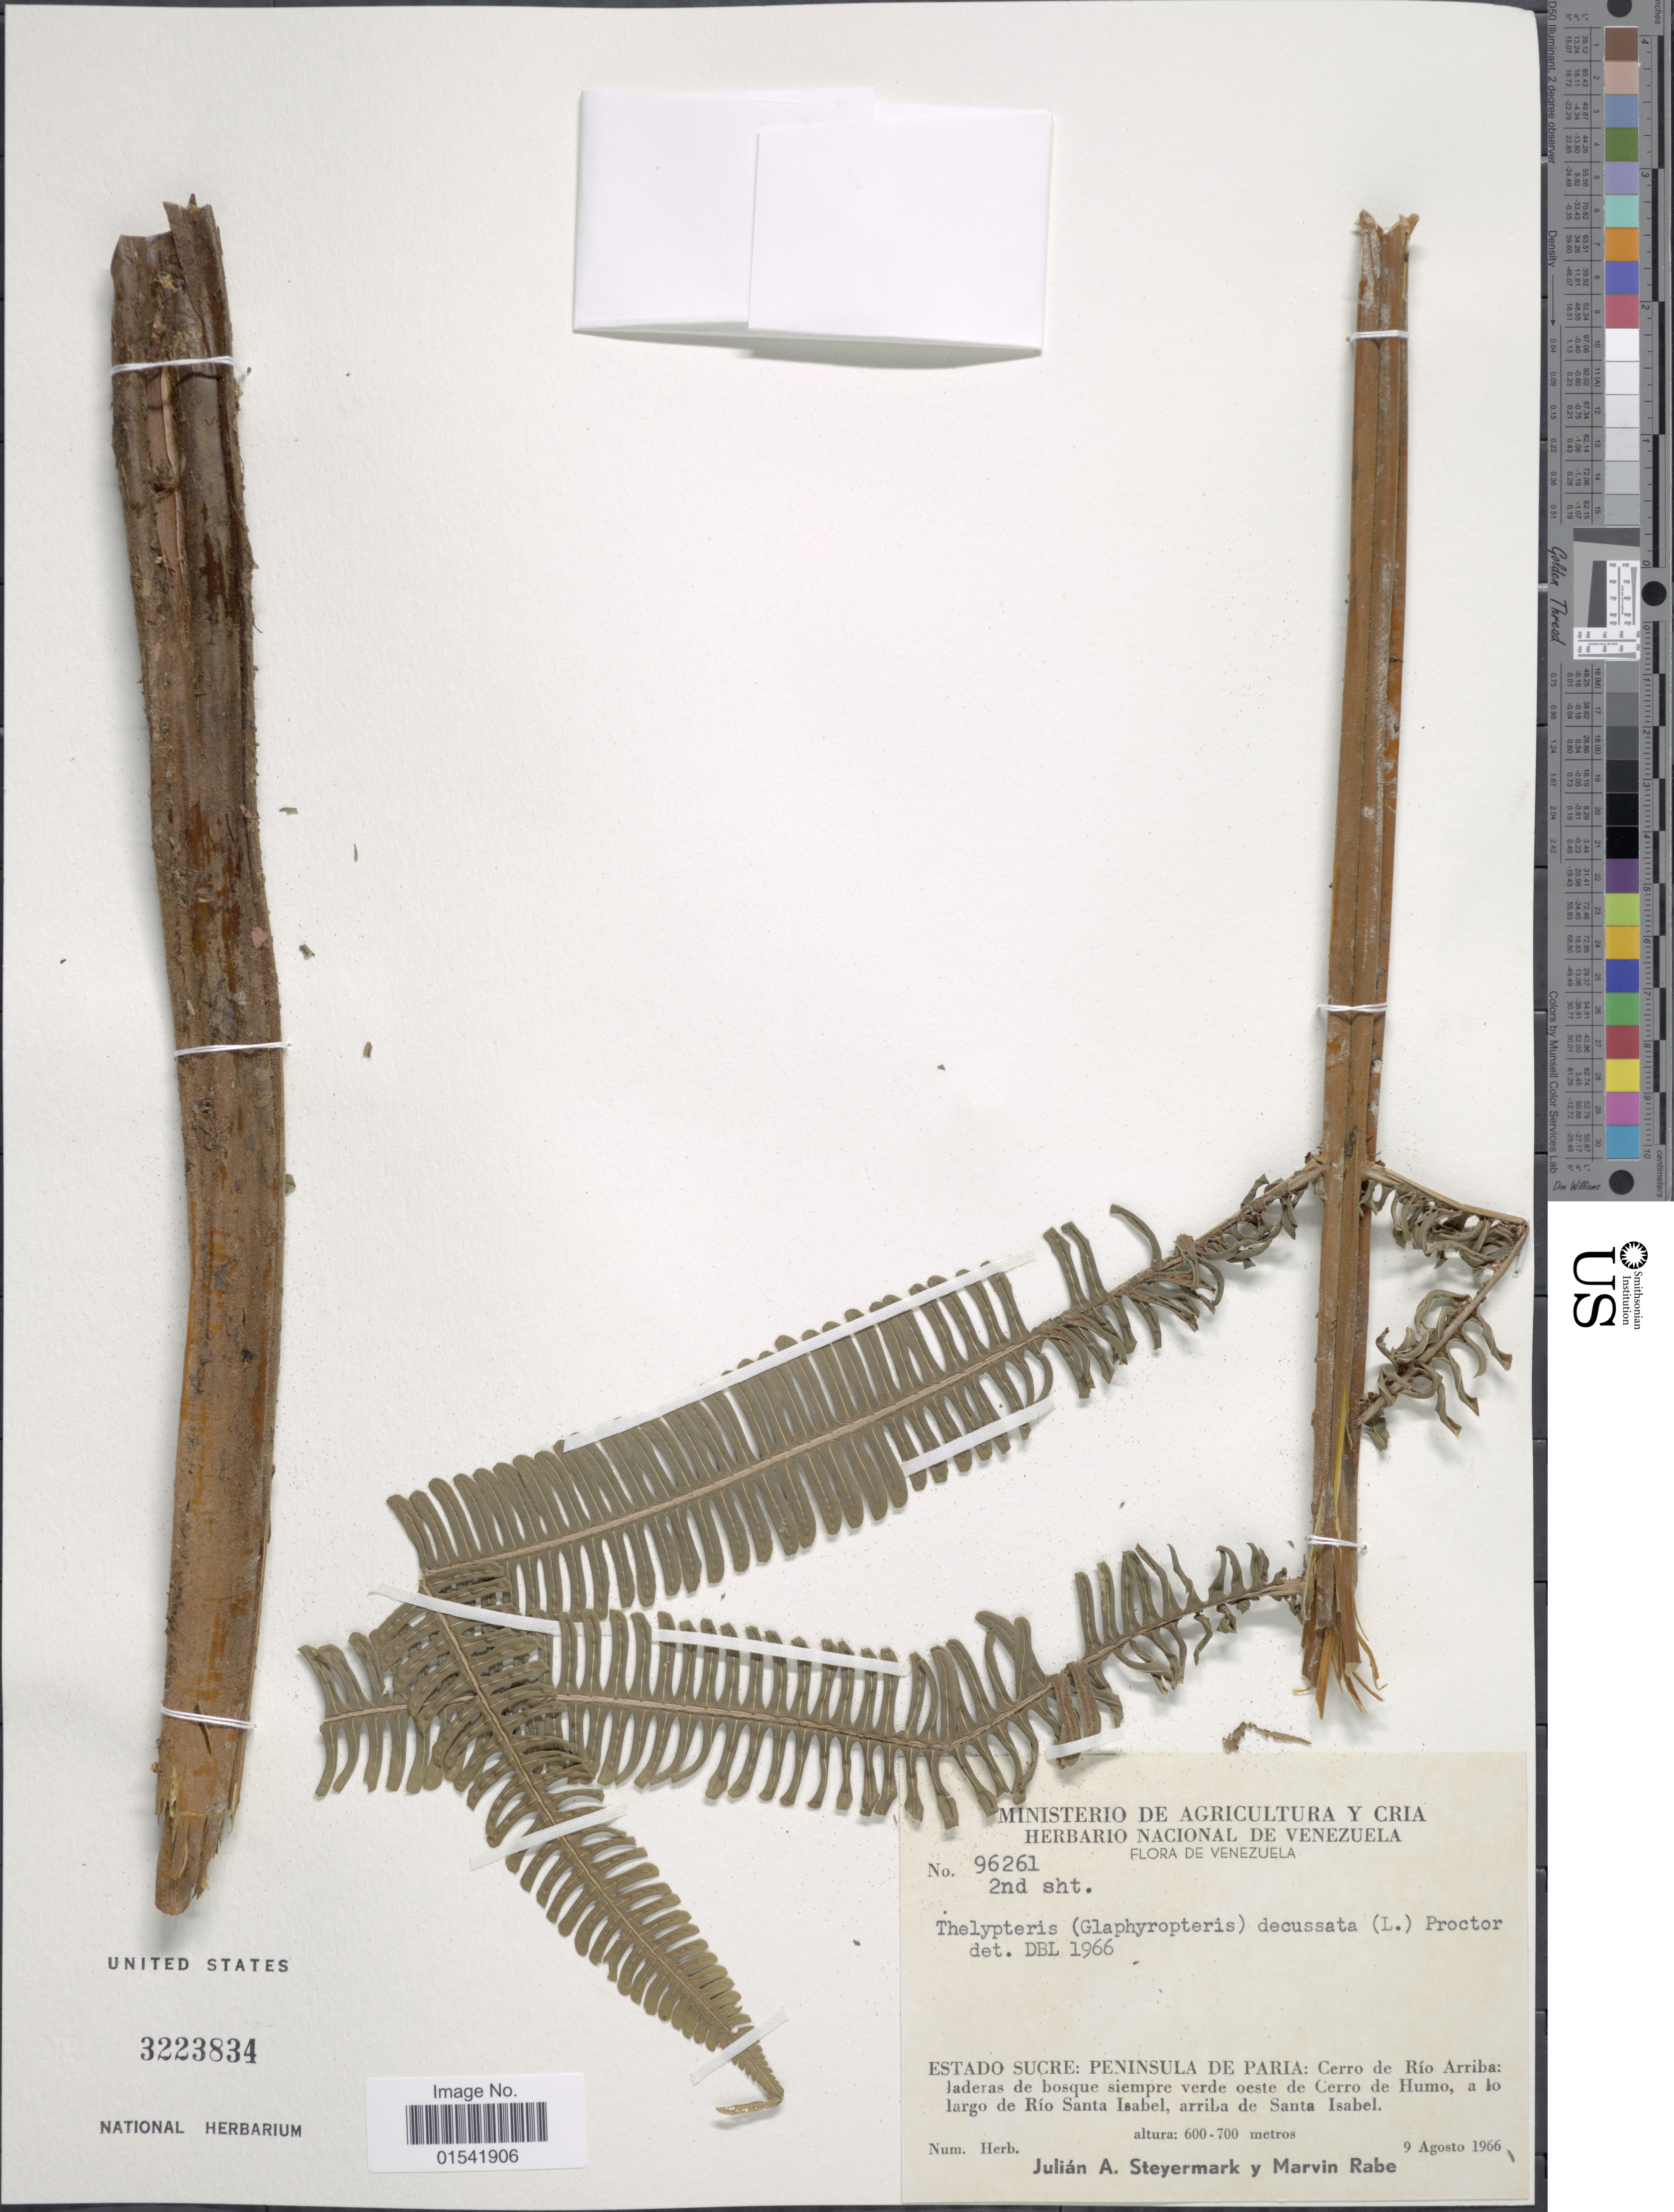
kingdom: Plantae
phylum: Tracheophyta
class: Polypodiopsida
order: Polypodiales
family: Thelypteridaceae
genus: Steiropteris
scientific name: Steiropteris decussata var. decussata (L.) comb. nov., ined. 2015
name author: (L.)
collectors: J. Steyermark & M. Rabe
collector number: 96261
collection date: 1966-08-09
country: Venezuela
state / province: Sucre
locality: Peninsula de Paria: Cerro de Río Arriba: laderas de bosque siempre verde oeste de Cerro de Humo, a lo largo de Río Santa Isabel, arriba de Santa Isabel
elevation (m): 600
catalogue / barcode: US 3223834